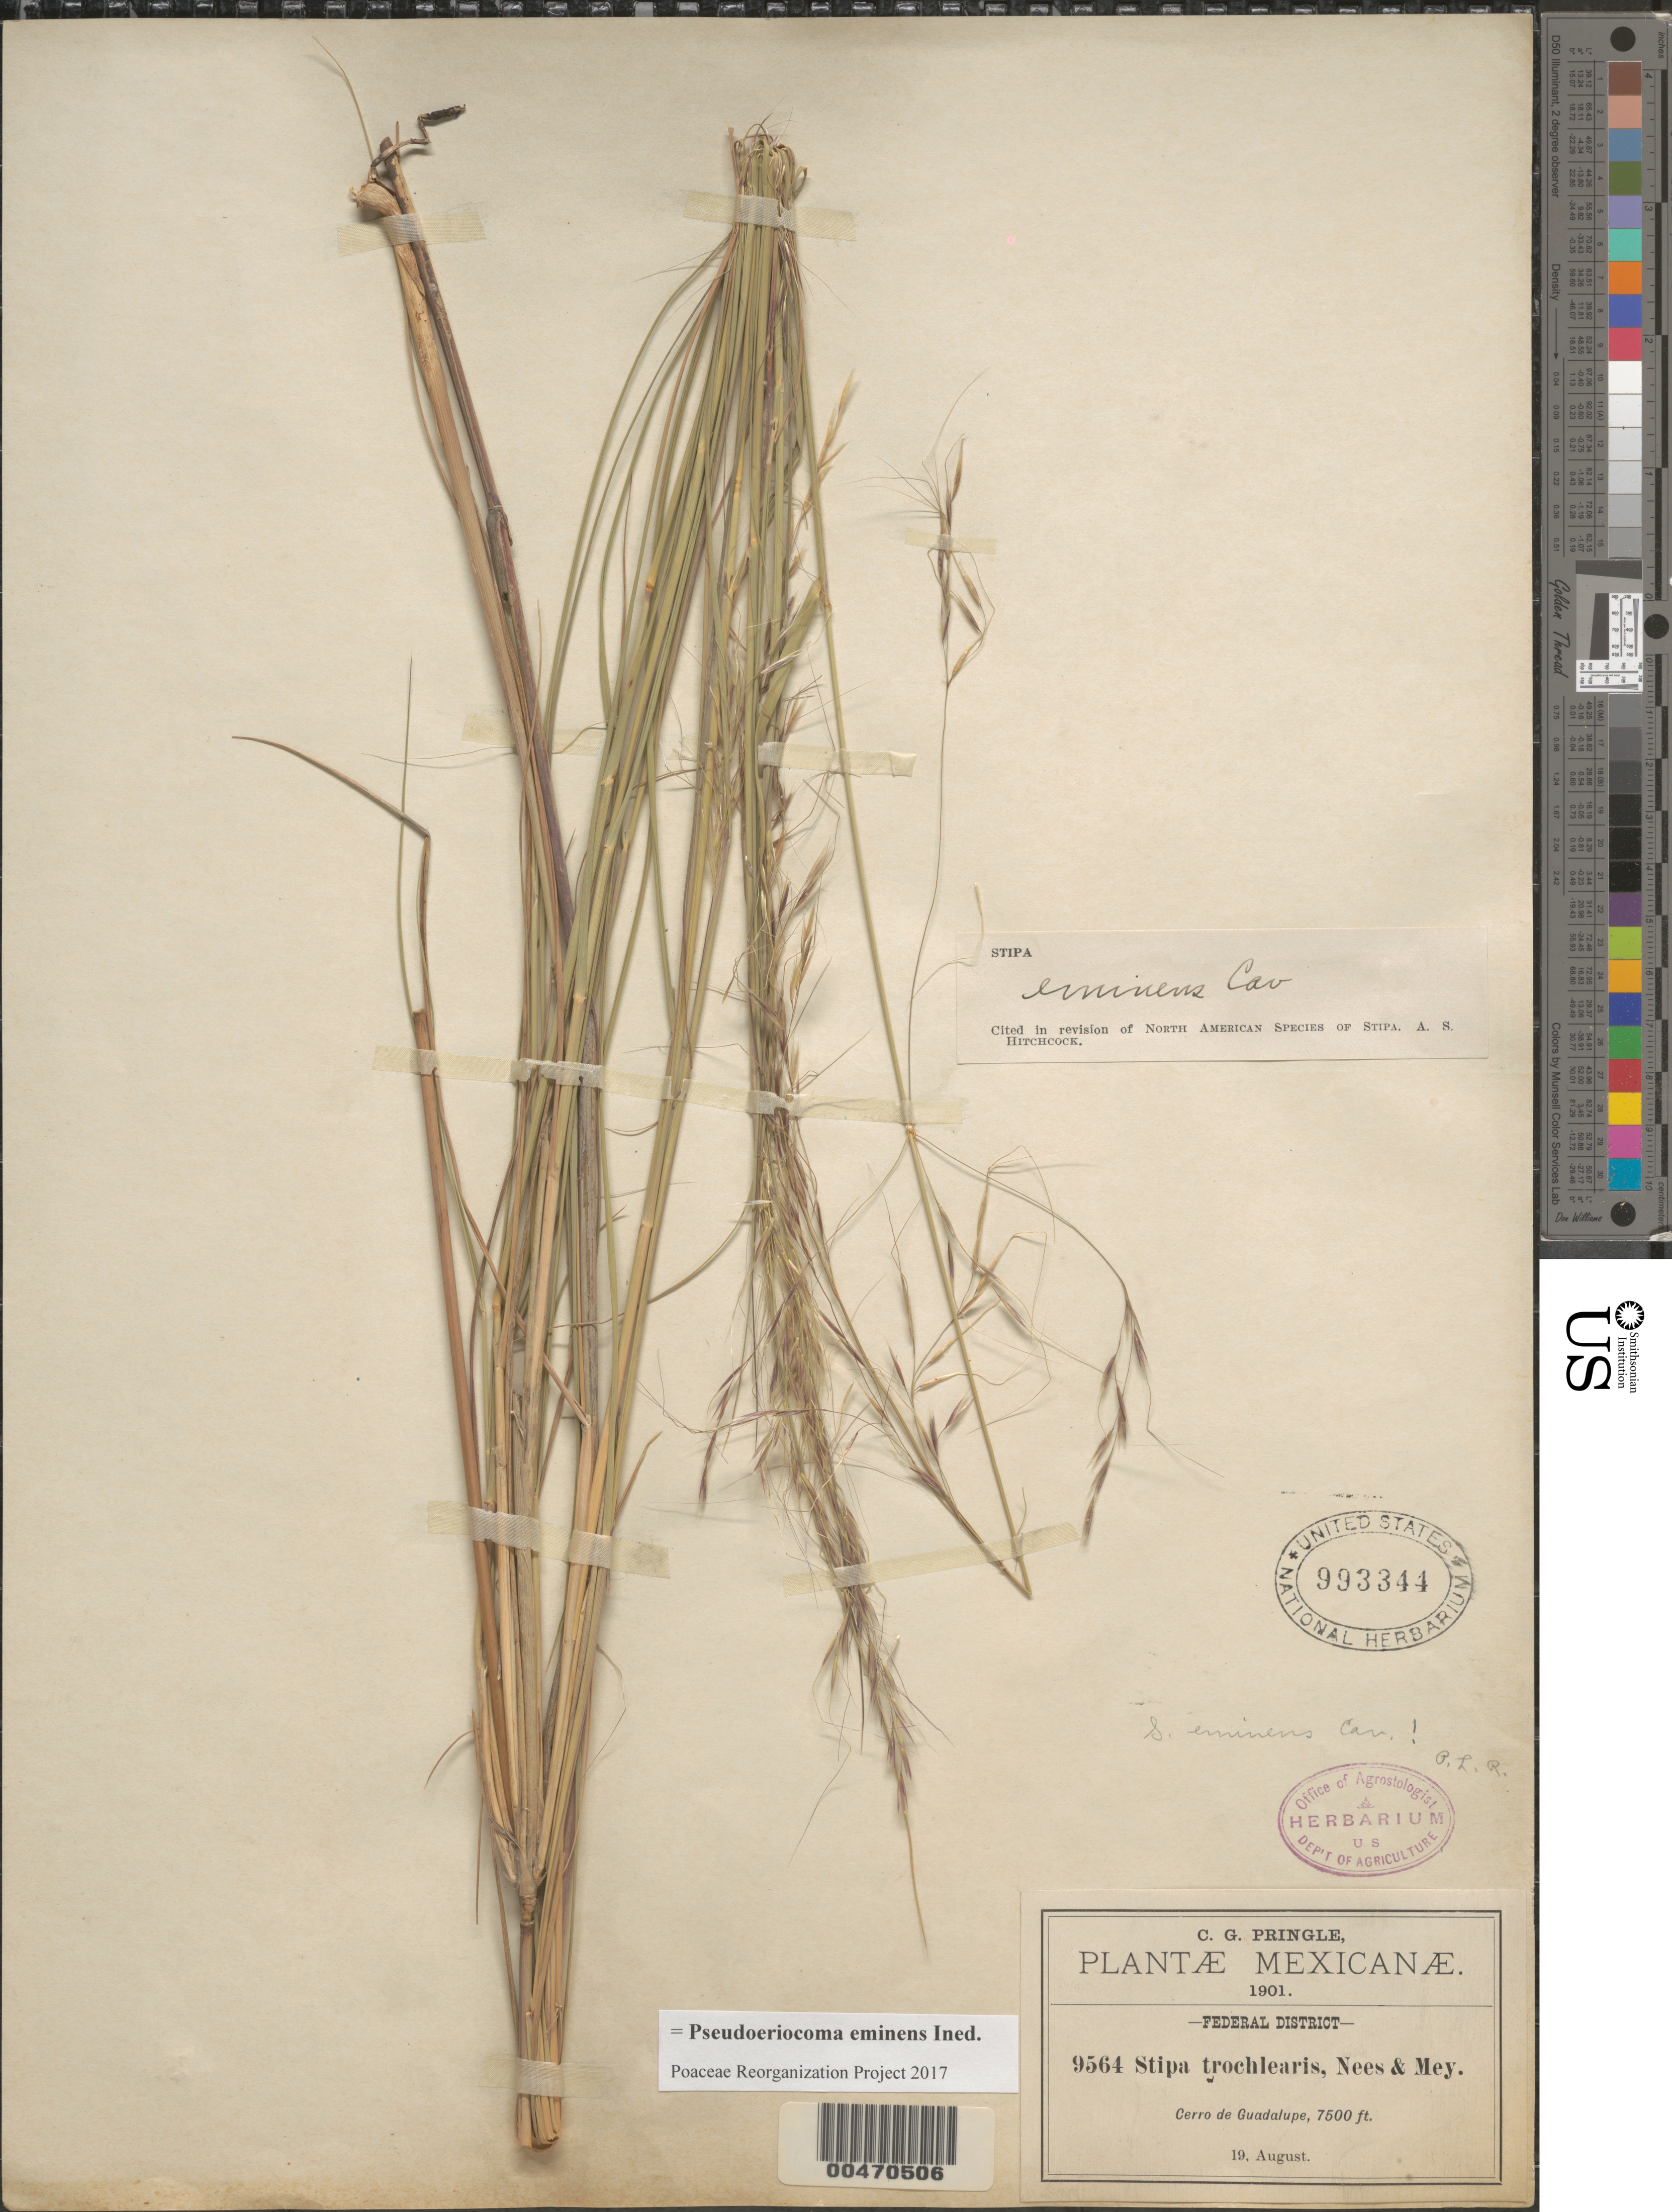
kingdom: Plantae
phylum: Tracheophyta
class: Liliopsida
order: Poales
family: Poaceae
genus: Pseudoeriocoma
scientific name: Pseudoeriocoma eminens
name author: (Cav.) Romasch.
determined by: Poaceae Reorganization Project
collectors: C. G. Pringle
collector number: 9564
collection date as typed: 19 Aug 1901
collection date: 1901-08-19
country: Mexico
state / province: Distrito Federal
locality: Cerro de Guadalupe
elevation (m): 2286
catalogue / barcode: US 993344